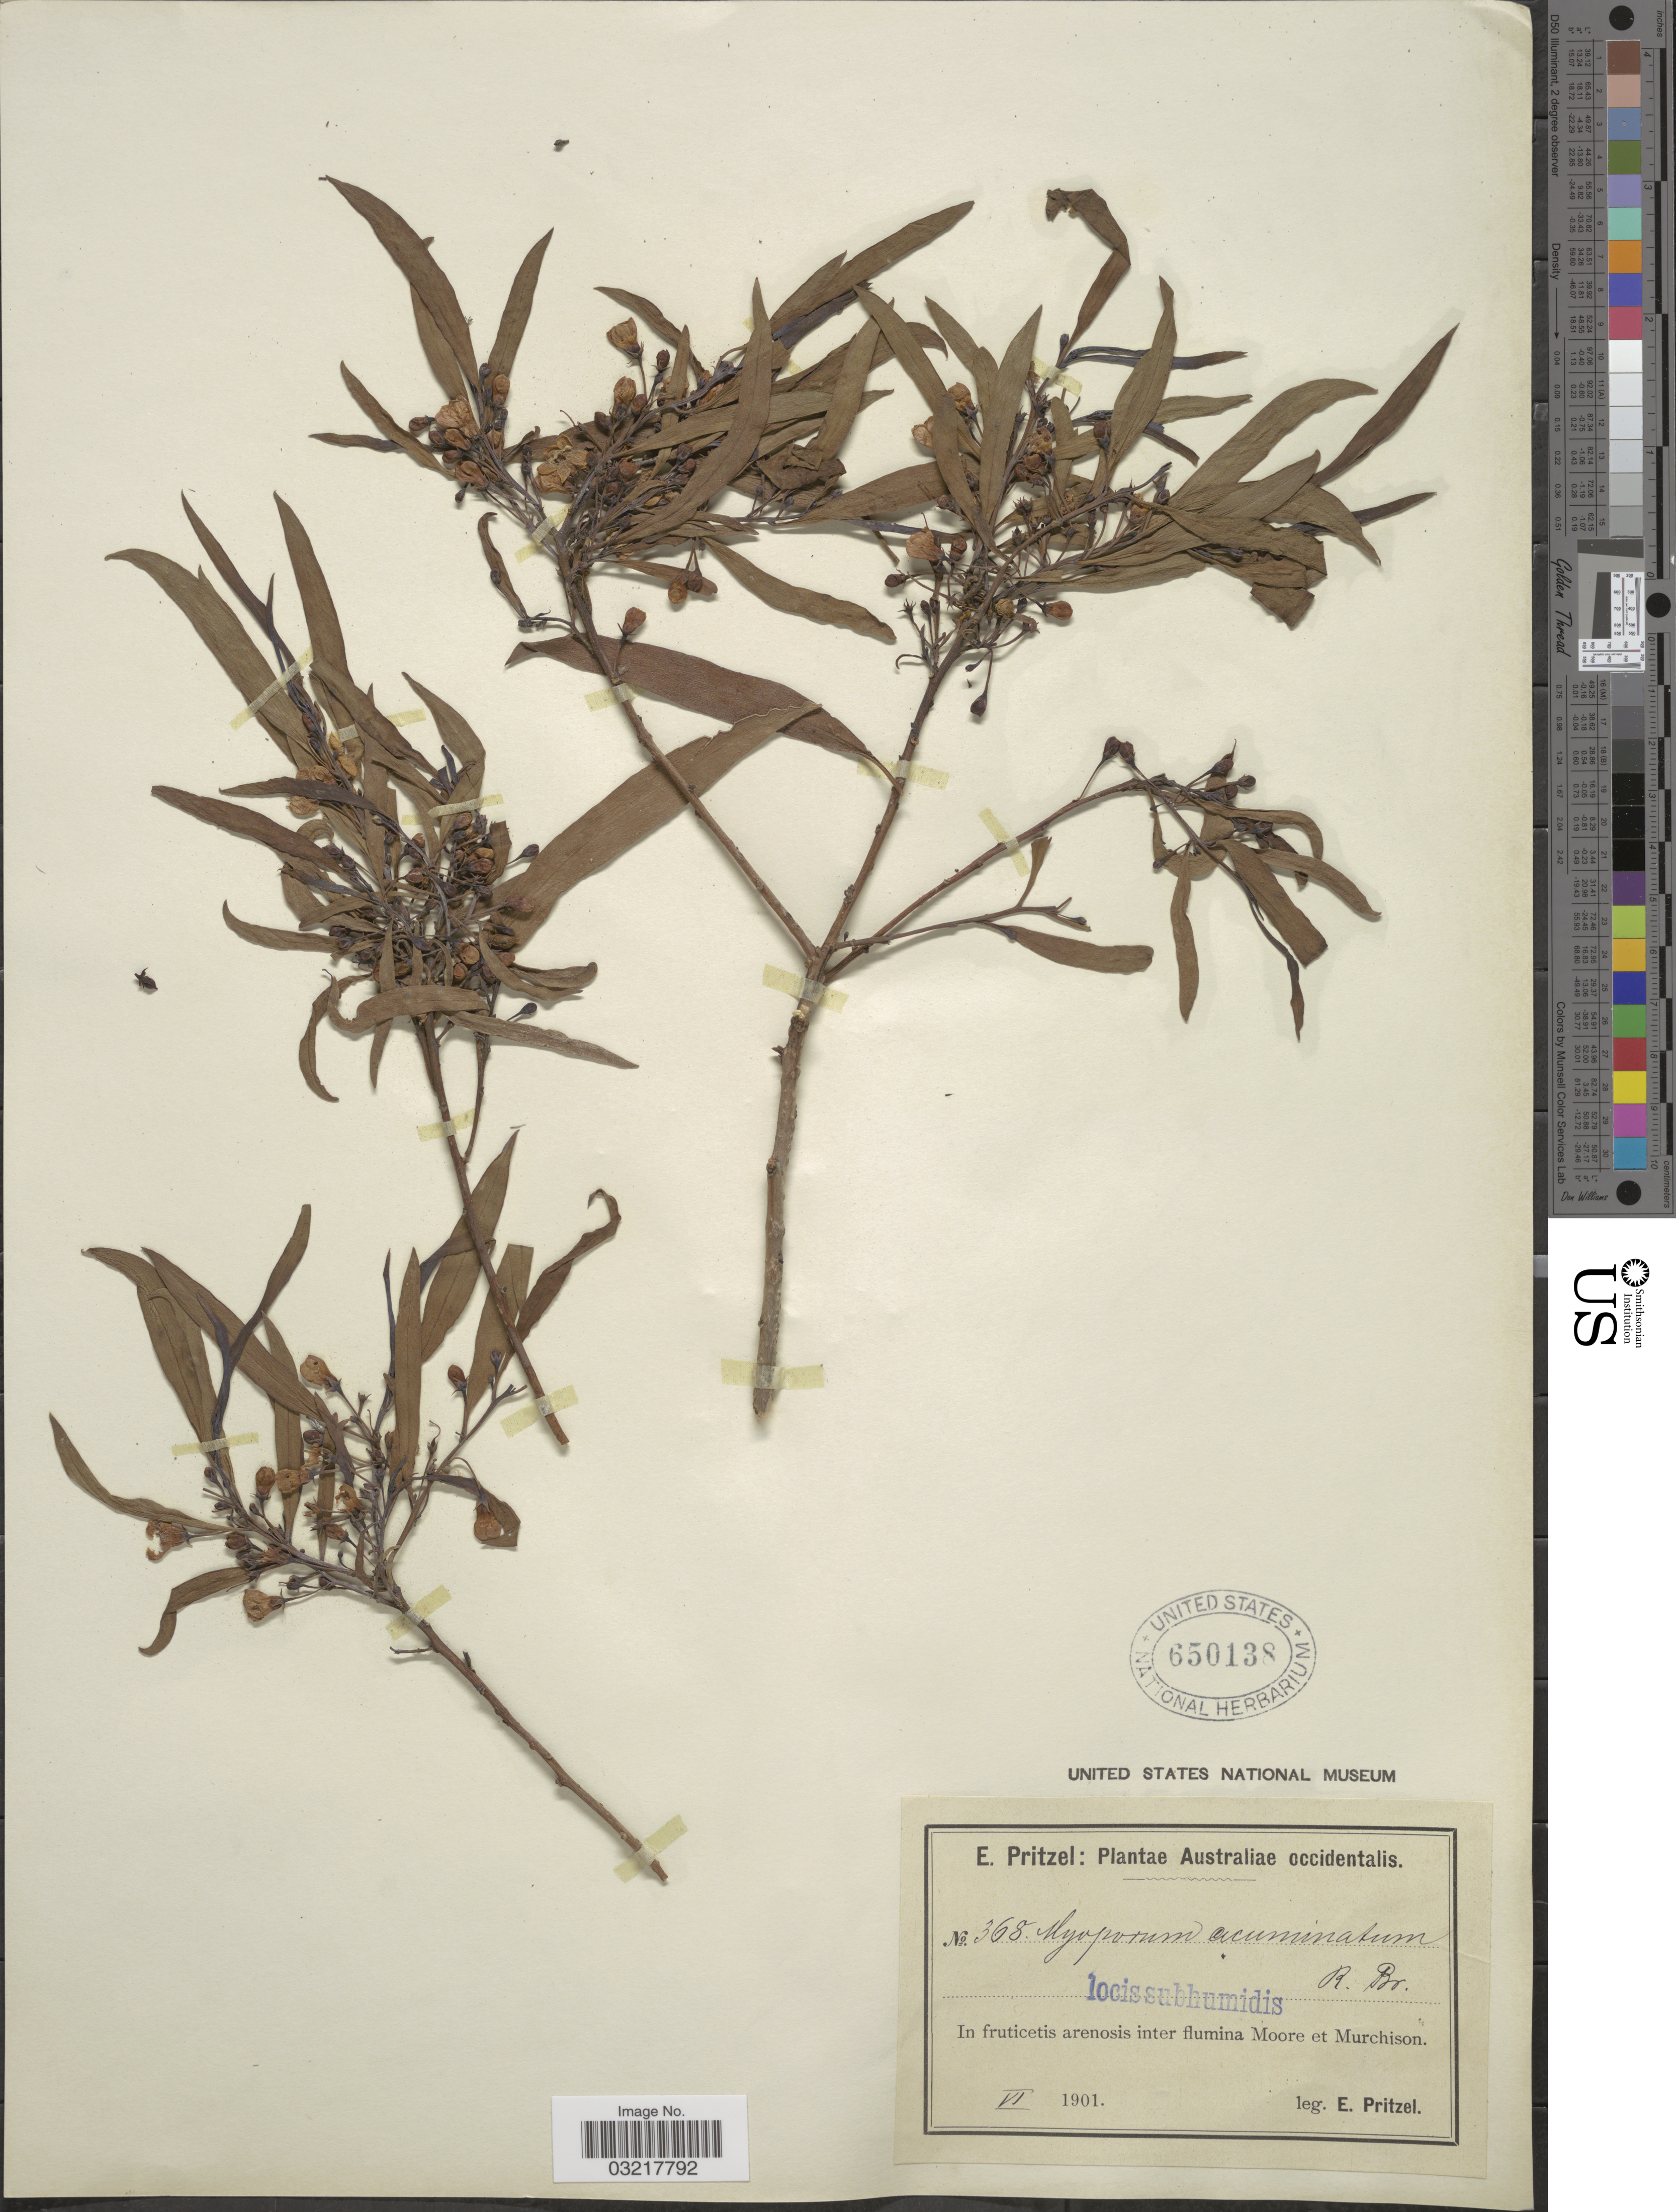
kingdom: Plantae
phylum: Tracheophyta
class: Magnoliopsida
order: Lamiales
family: Scrophulariaceae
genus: Myoporum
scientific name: Myoporum montanum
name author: R. Br.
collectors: E. G. Pritzel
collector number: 368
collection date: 1901-06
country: Australia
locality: Australiae occidentalis. Inter flumina Moore et Murchison.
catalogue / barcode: US 650138